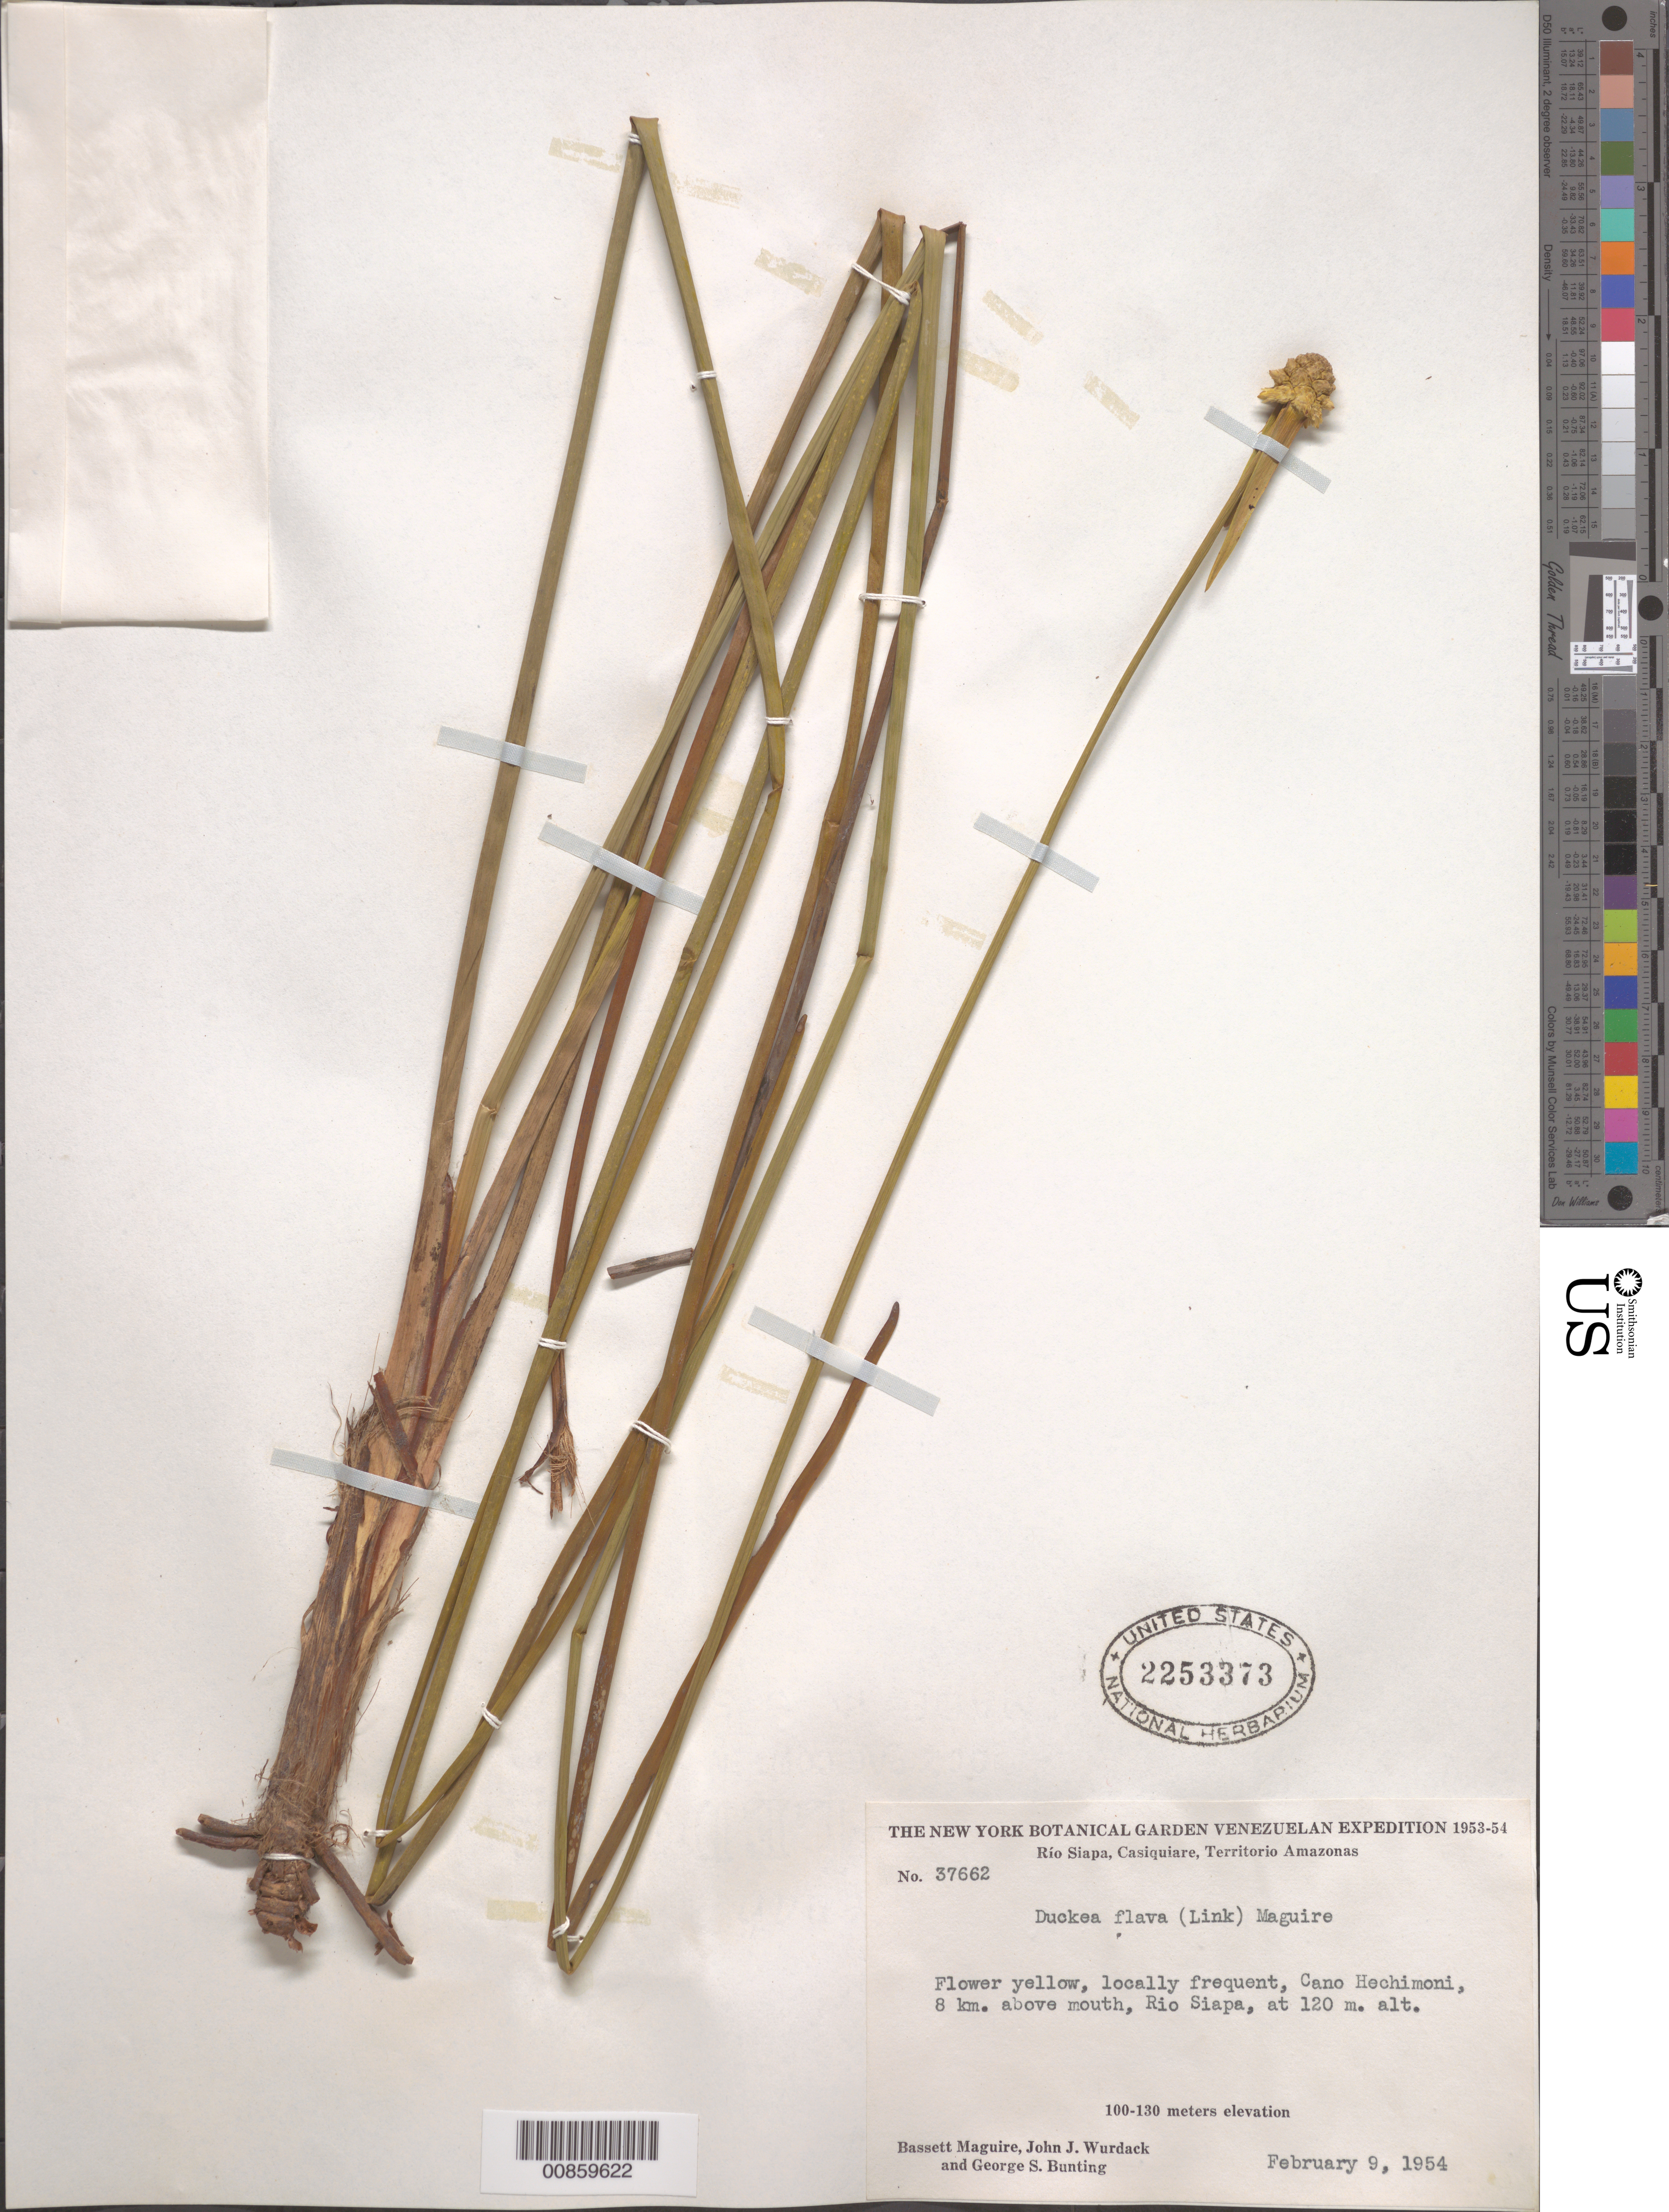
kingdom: Plantae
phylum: Tracheophyta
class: Liliopsida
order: Poales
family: Rapateaceae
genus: Duckea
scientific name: Duckea flava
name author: (Link) Maguire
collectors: B. Maguire, J. J. Wurdack & G. S. Bunting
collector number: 37662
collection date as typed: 9-Feb-54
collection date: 1954-02-09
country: Venezuela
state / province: Amazonas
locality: Sabana Hechimoni, 8 km above mouth of Caño Hechimoni; Río Siapa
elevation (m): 120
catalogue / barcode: US 2253373